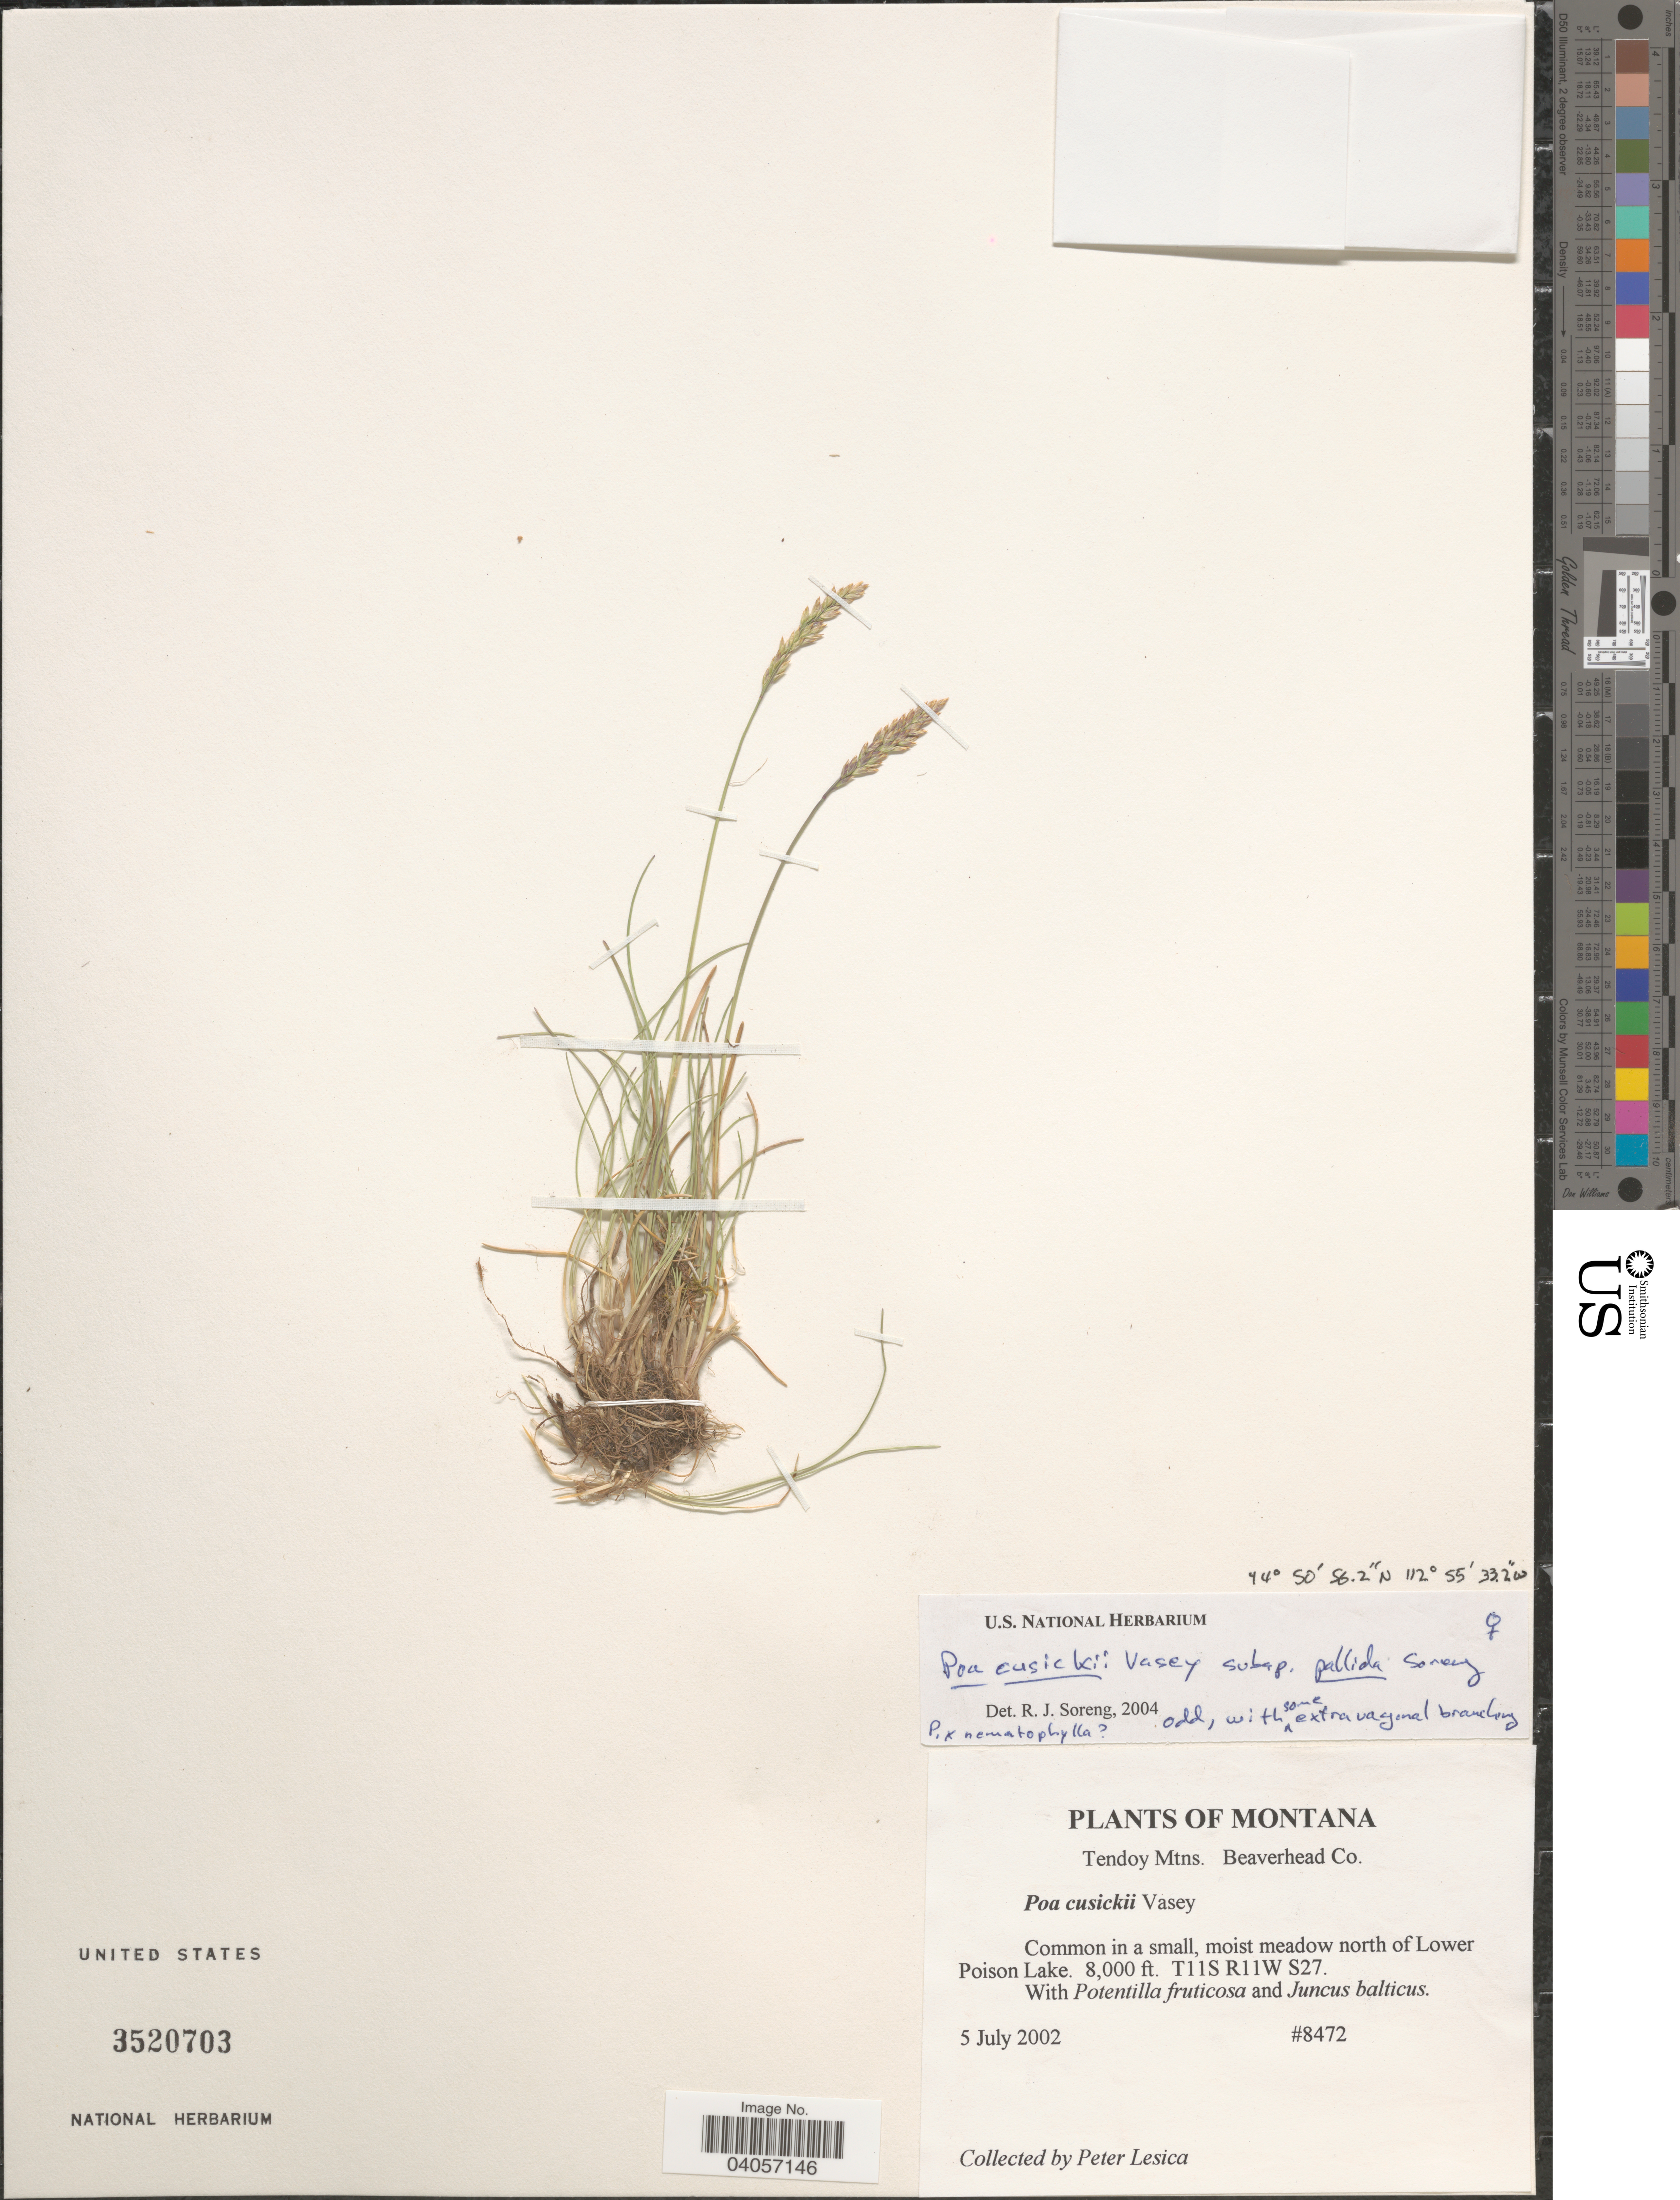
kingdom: Plantae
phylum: Tracheophyta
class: Liliopsida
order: Poales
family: Poaceae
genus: Poa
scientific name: Poa cusickii subsp. pallida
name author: Soreng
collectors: P. Lesica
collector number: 8472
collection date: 2002-07-05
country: United States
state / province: Montana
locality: Tendoy Mtns. Beaverhead Co. North of Lower Poison Lake. T11S R11W S27.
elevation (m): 2438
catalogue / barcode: US 3520703